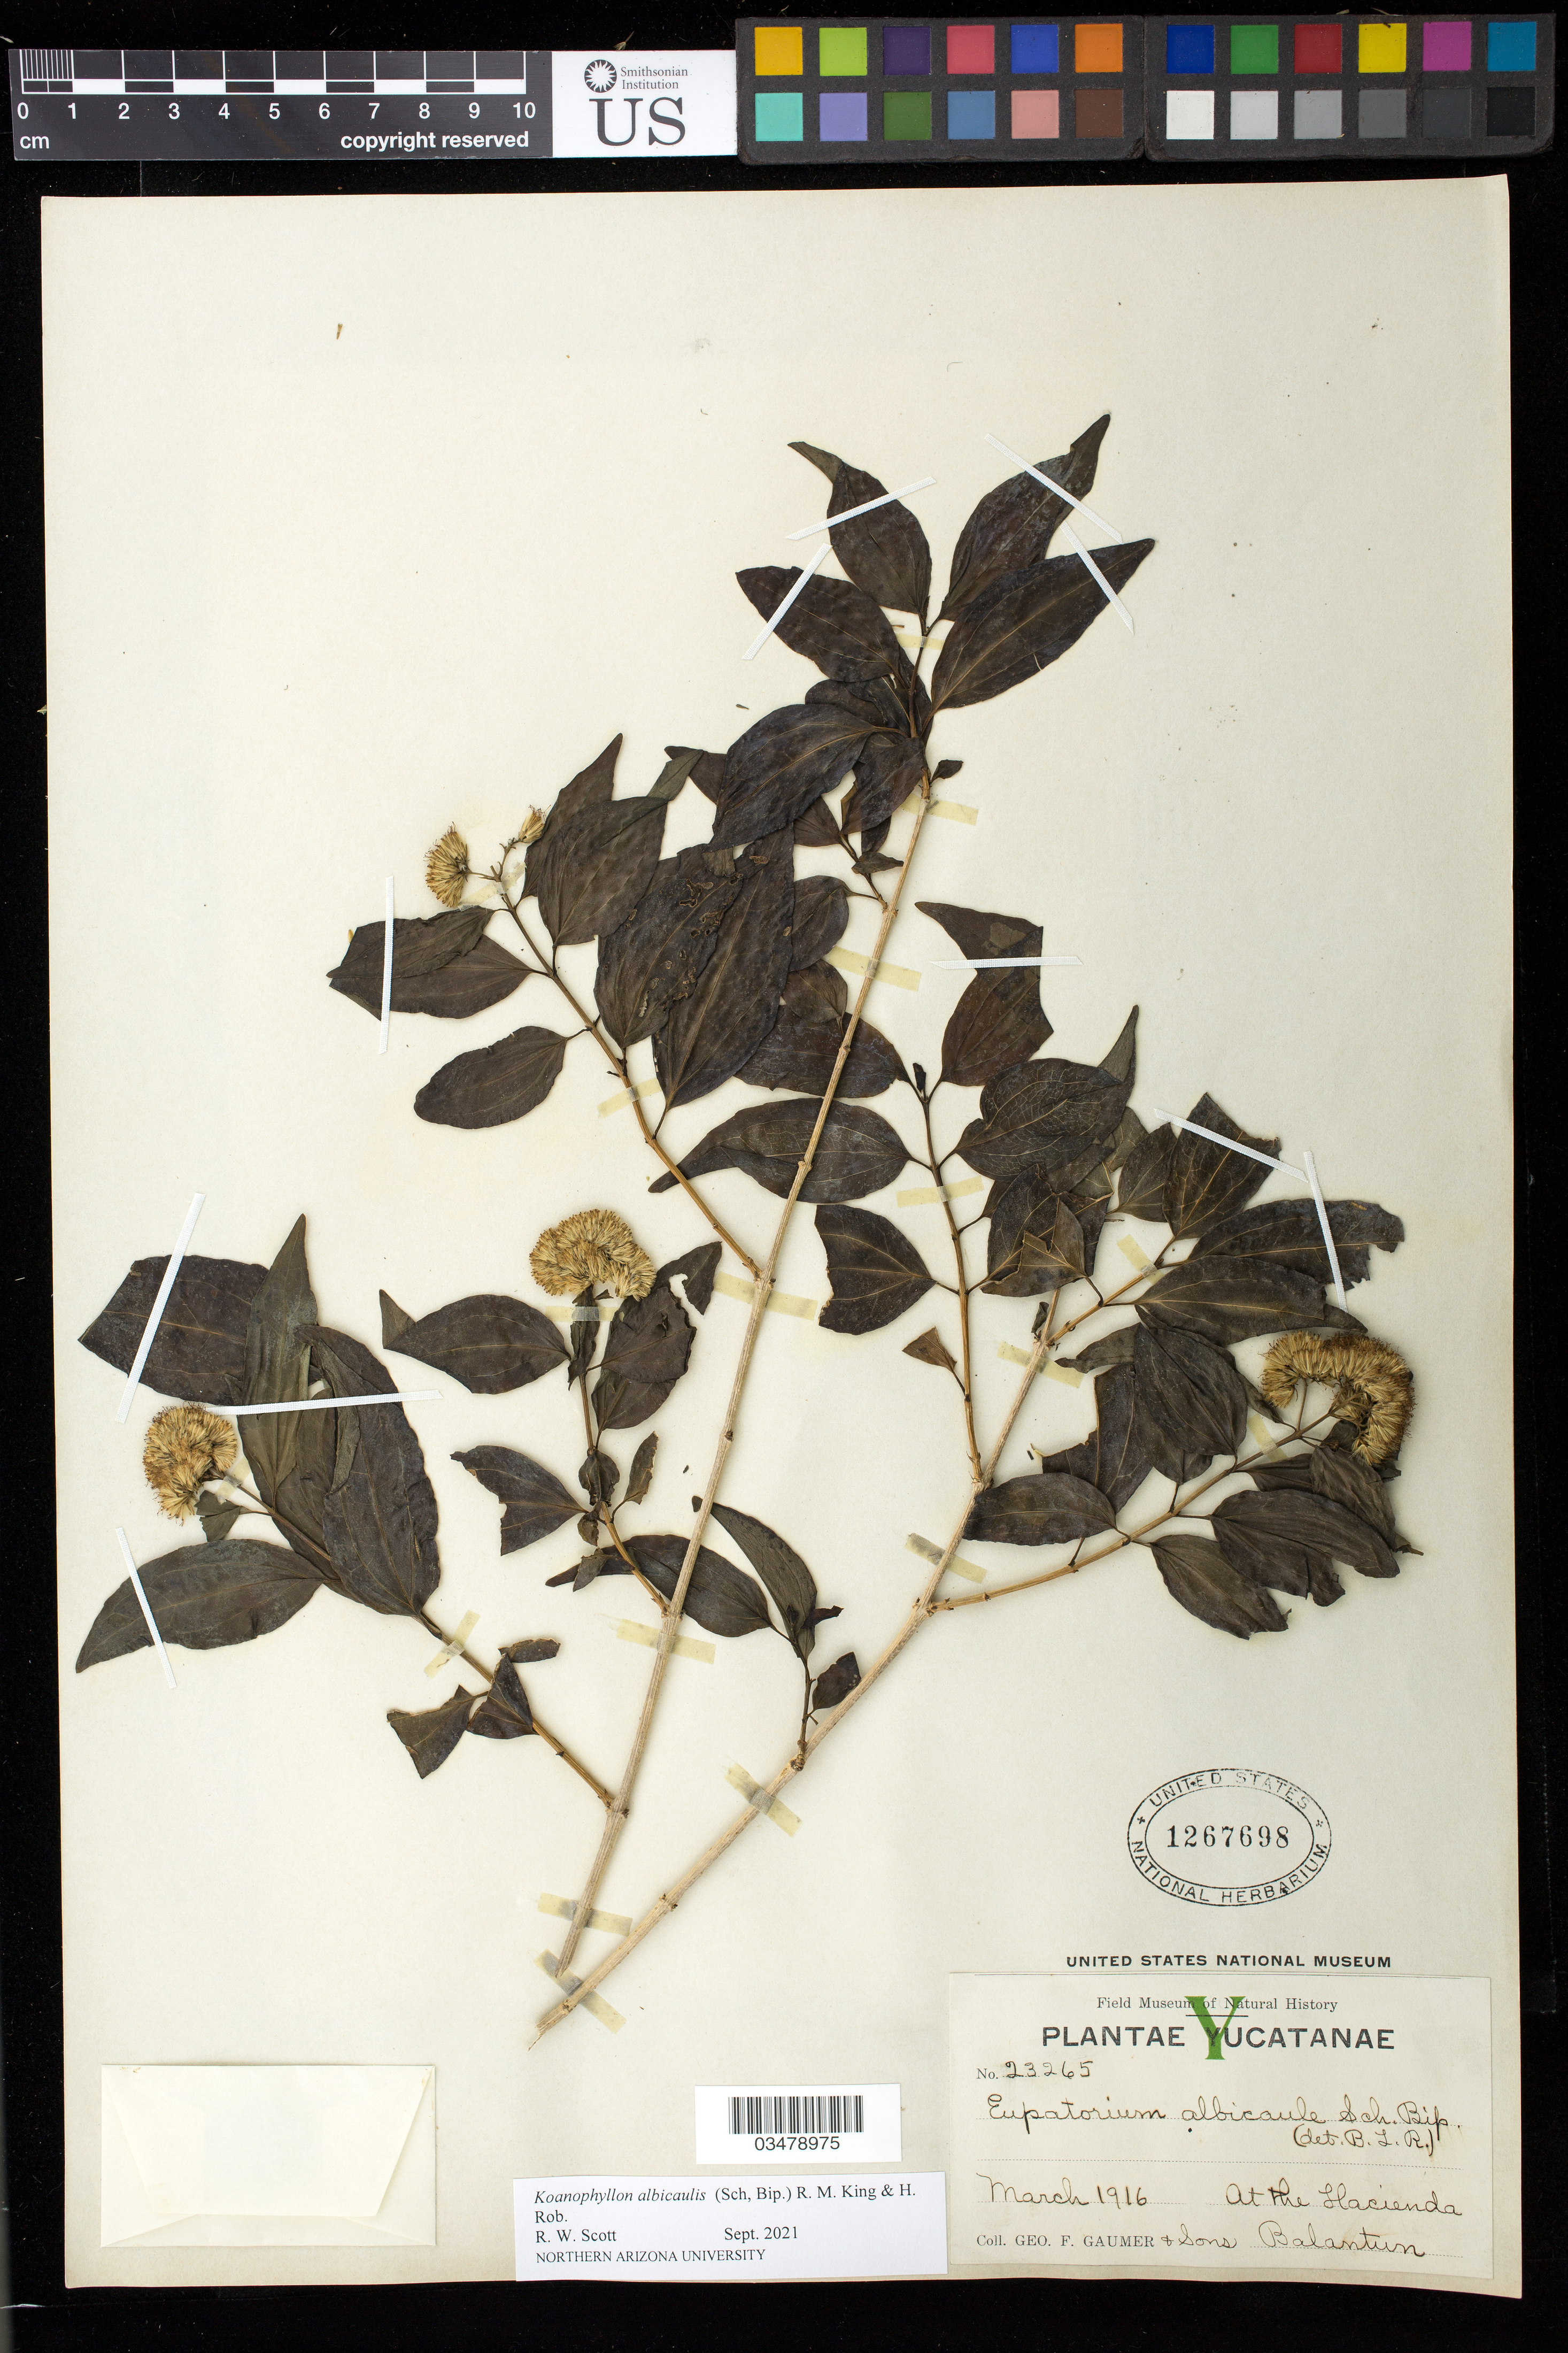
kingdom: Plantae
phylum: Tracheophyta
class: Magnoliopsida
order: Asterales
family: Asteraceae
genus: Koanophyllon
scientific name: Koanophyllon albicaule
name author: (Sch. Bip. ex Klatt) R.M. King & H. Rob.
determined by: Scott, R. W.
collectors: G. F. Gaumer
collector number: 23265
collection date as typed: Mar 1916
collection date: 1916-03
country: Mexico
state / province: Yucatán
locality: Sisal.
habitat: At the Hacienda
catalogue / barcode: US 1267698